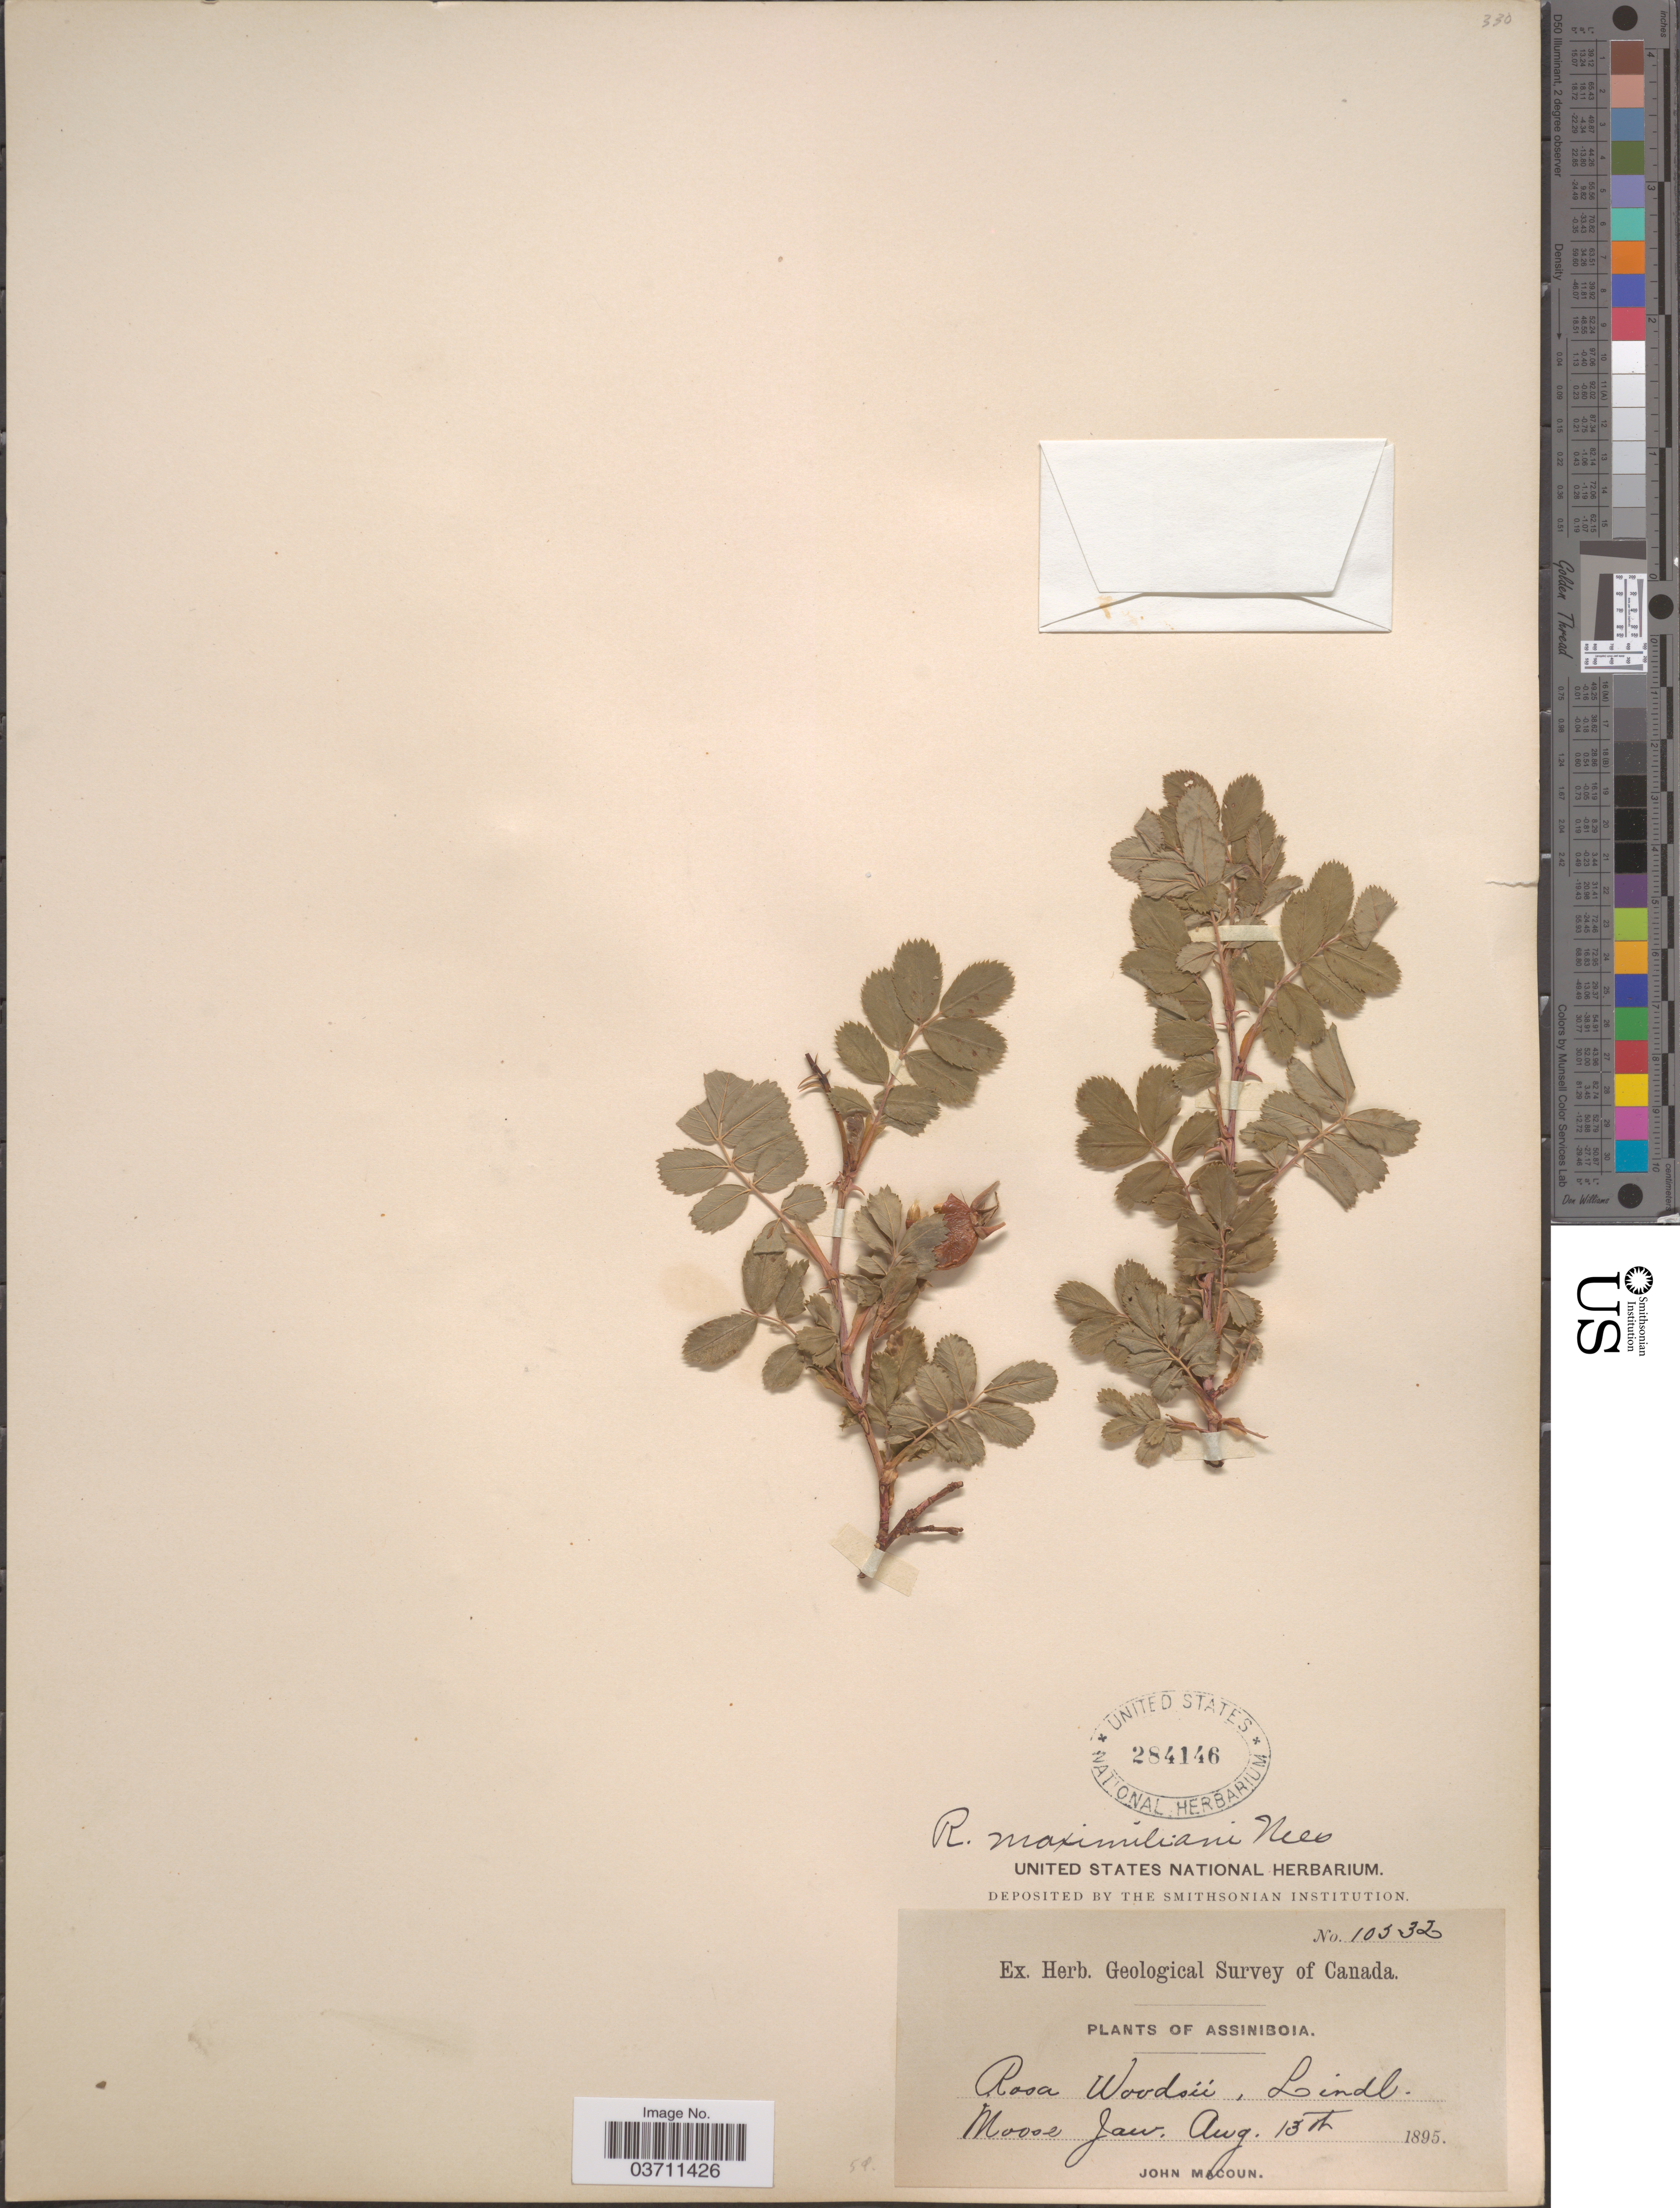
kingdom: Plantae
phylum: Tracheophyta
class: Magnoliopsida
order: Rosales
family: Rosaceae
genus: Rosa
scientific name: Rosa maximiliani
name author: Nees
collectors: J. Macoun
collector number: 10332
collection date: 1895-08-13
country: Canada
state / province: Saskatchewan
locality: Assiniboia. Moose Jaw.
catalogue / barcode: US 284146